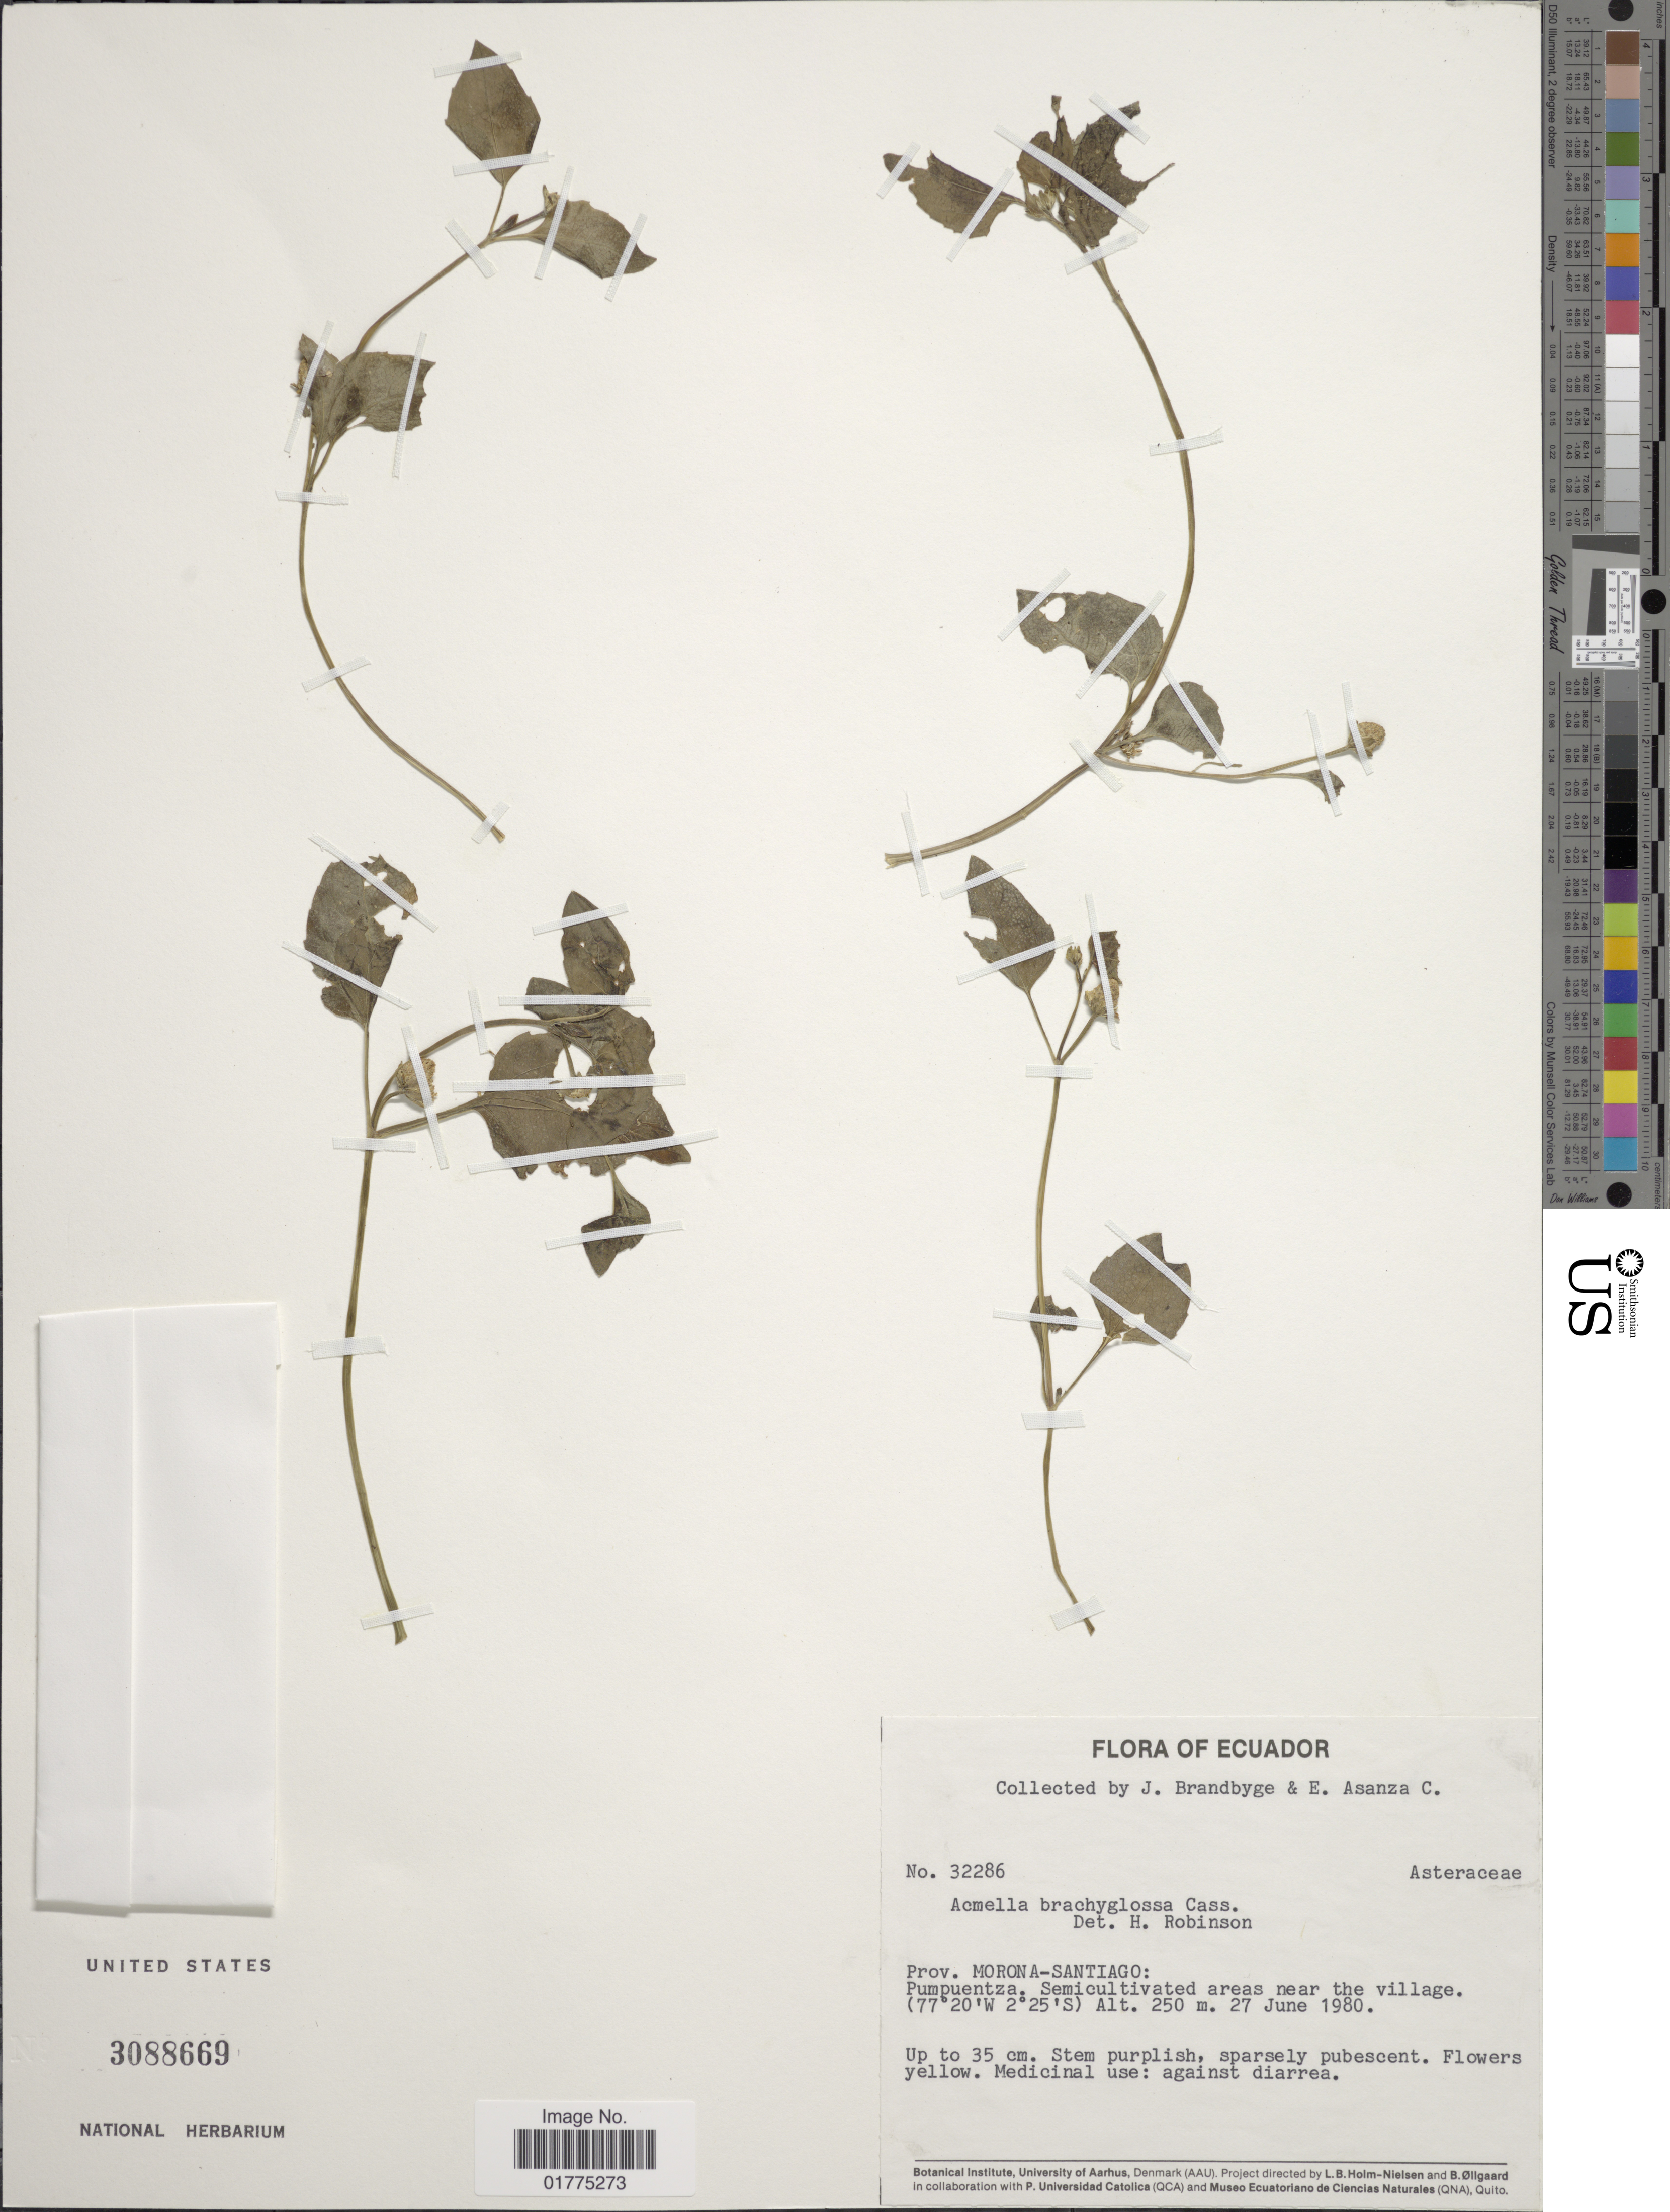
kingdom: Plantae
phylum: Tracheophyta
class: Magnoliopsida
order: Asterales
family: Asteraceae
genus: Acmella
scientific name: Acmella brachyglossa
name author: Cass.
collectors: J. Brandbyge & E. Asanza C.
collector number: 32286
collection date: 1980-06-27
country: Ecuador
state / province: Morona-Santiago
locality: Prov. Morona-Santiago: Pumpuentza, Semicultivated area near the village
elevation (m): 250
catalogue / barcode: US 3088669